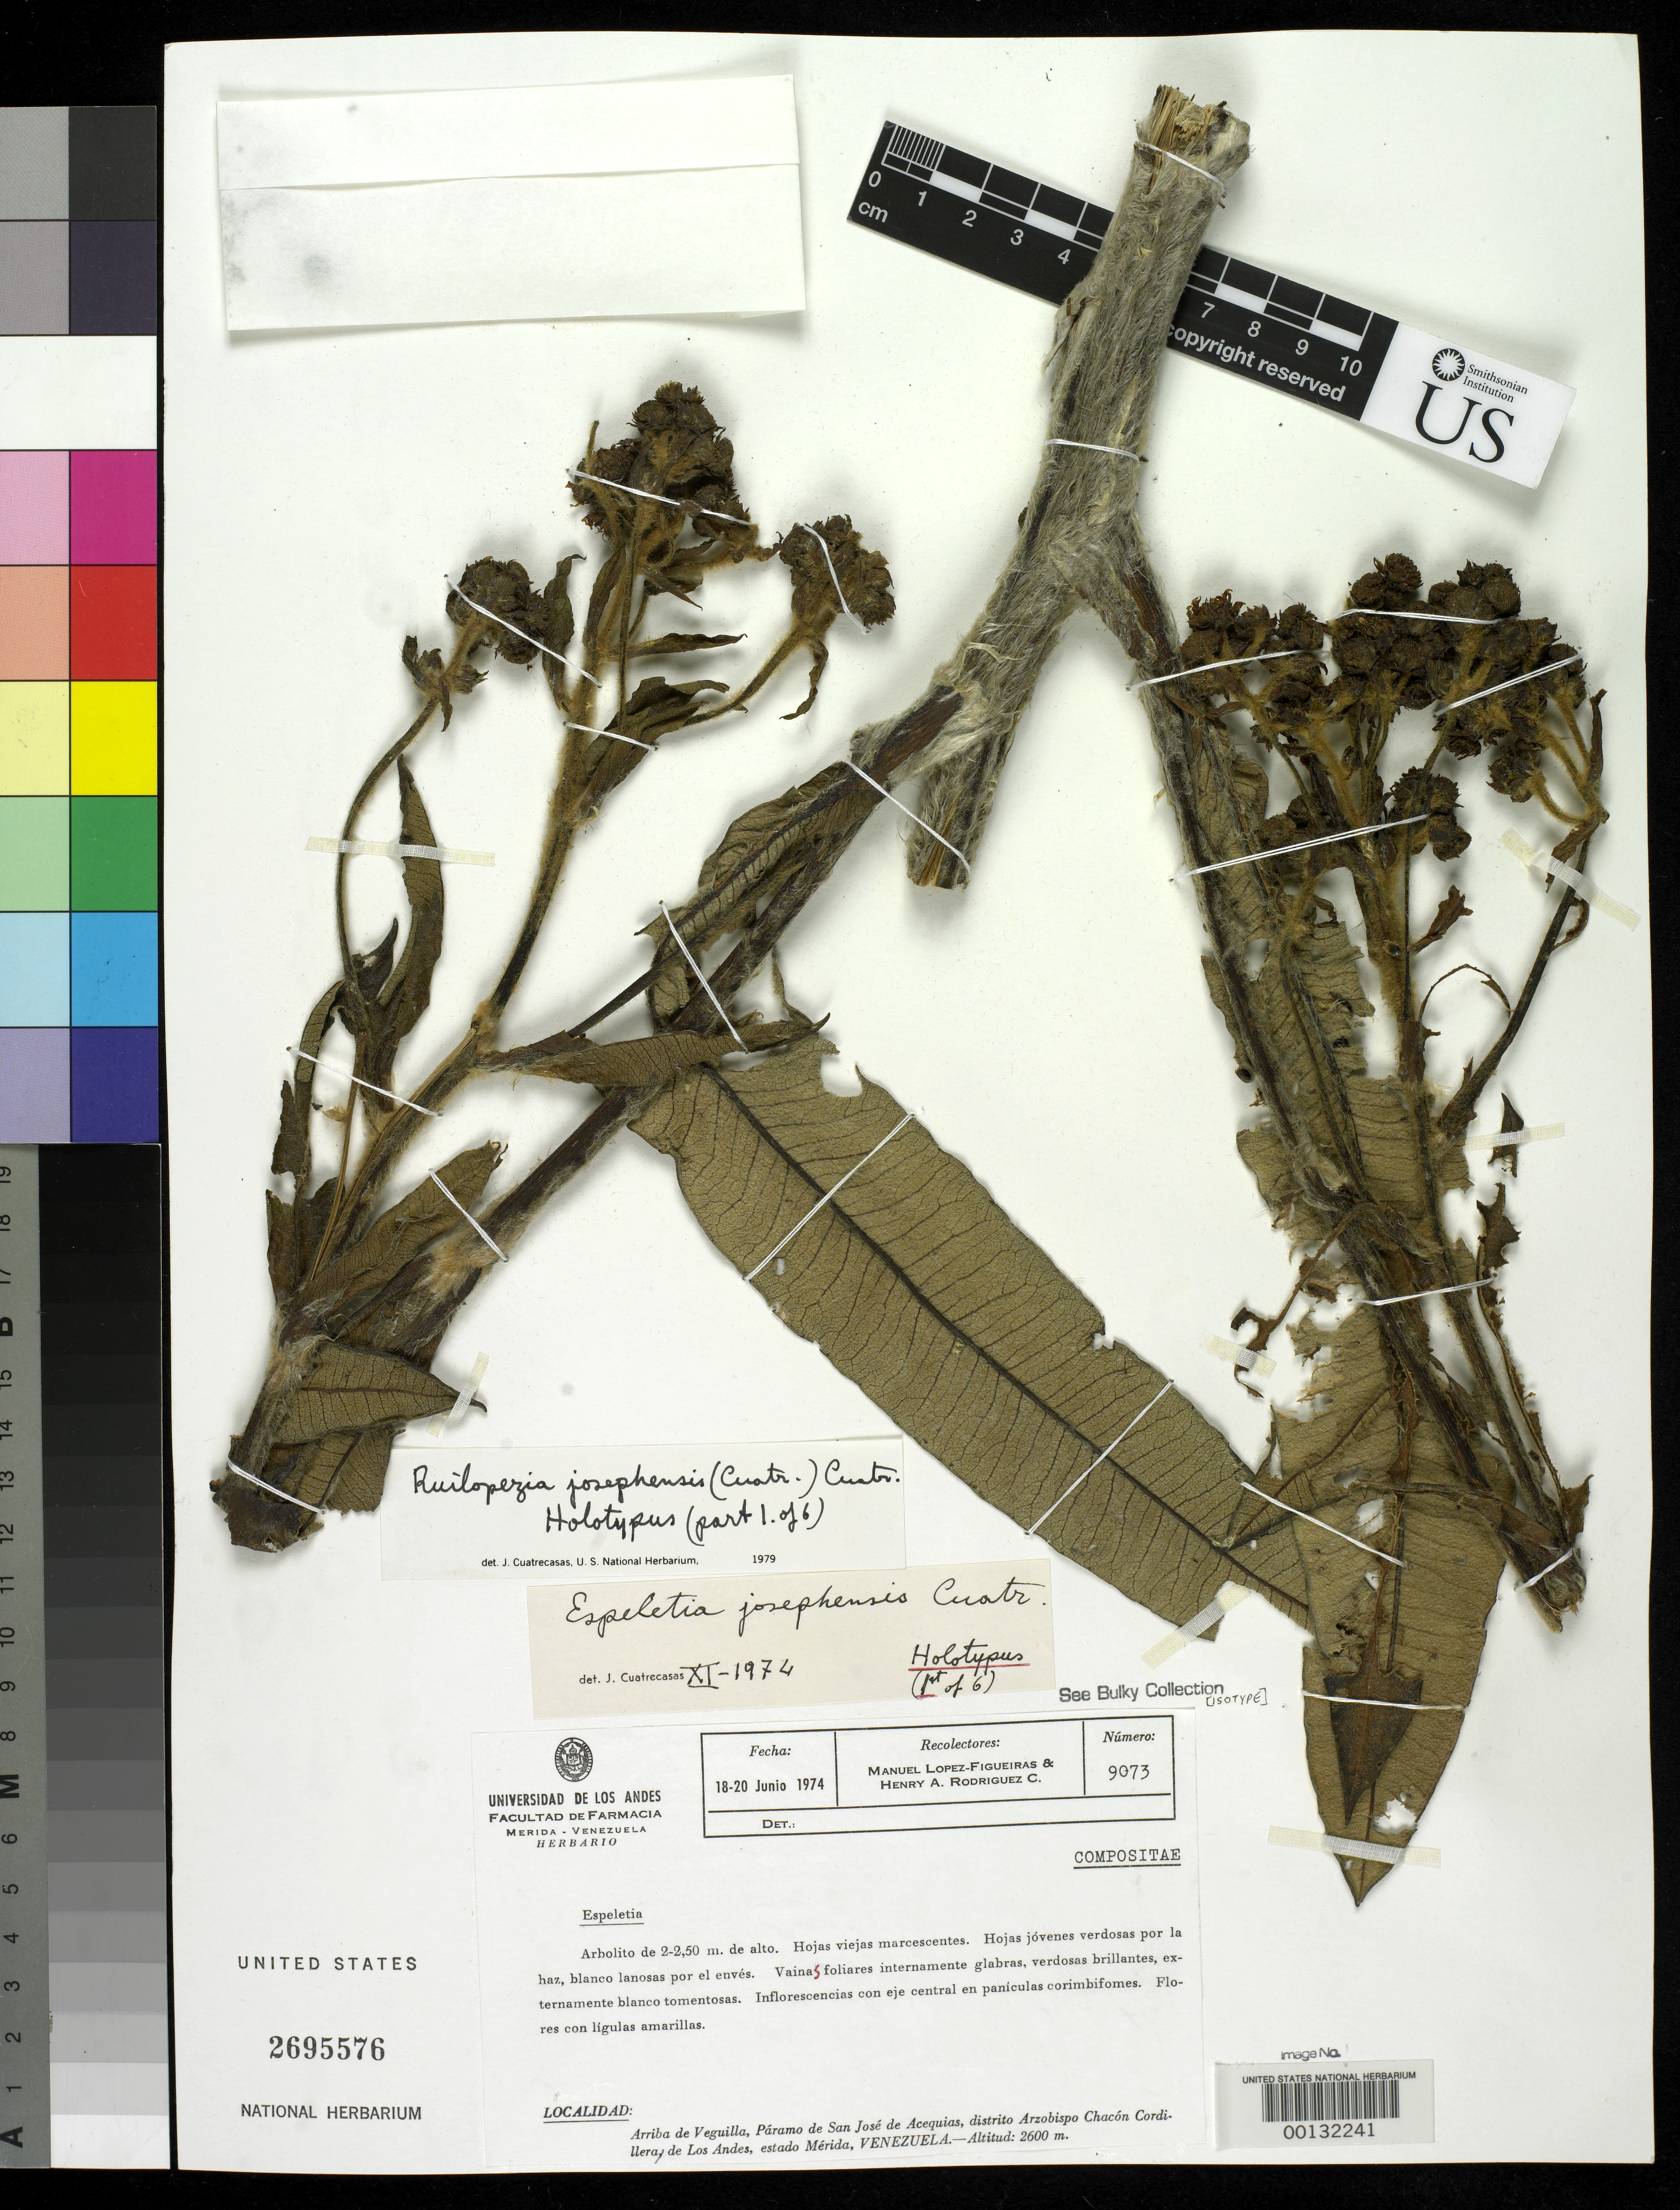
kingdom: Plantae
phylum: Tracheophyta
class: Magnoliopsida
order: Asterales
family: Asteraceae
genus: Espeletia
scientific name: Espeletia josephensis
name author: Cuatrec.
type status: Holotype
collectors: M. López Figueiras & H. A. Rodriguez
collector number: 9073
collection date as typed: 18 Jun 1974 to 20 Jun 1974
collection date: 1974-06-18/1974-06-20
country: Venezuela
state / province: Mérida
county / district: Arzobispo Chacón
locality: Arriba de Veguilla, Páramo de San Jose de Acequias.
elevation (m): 2600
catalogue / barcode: US 2695576